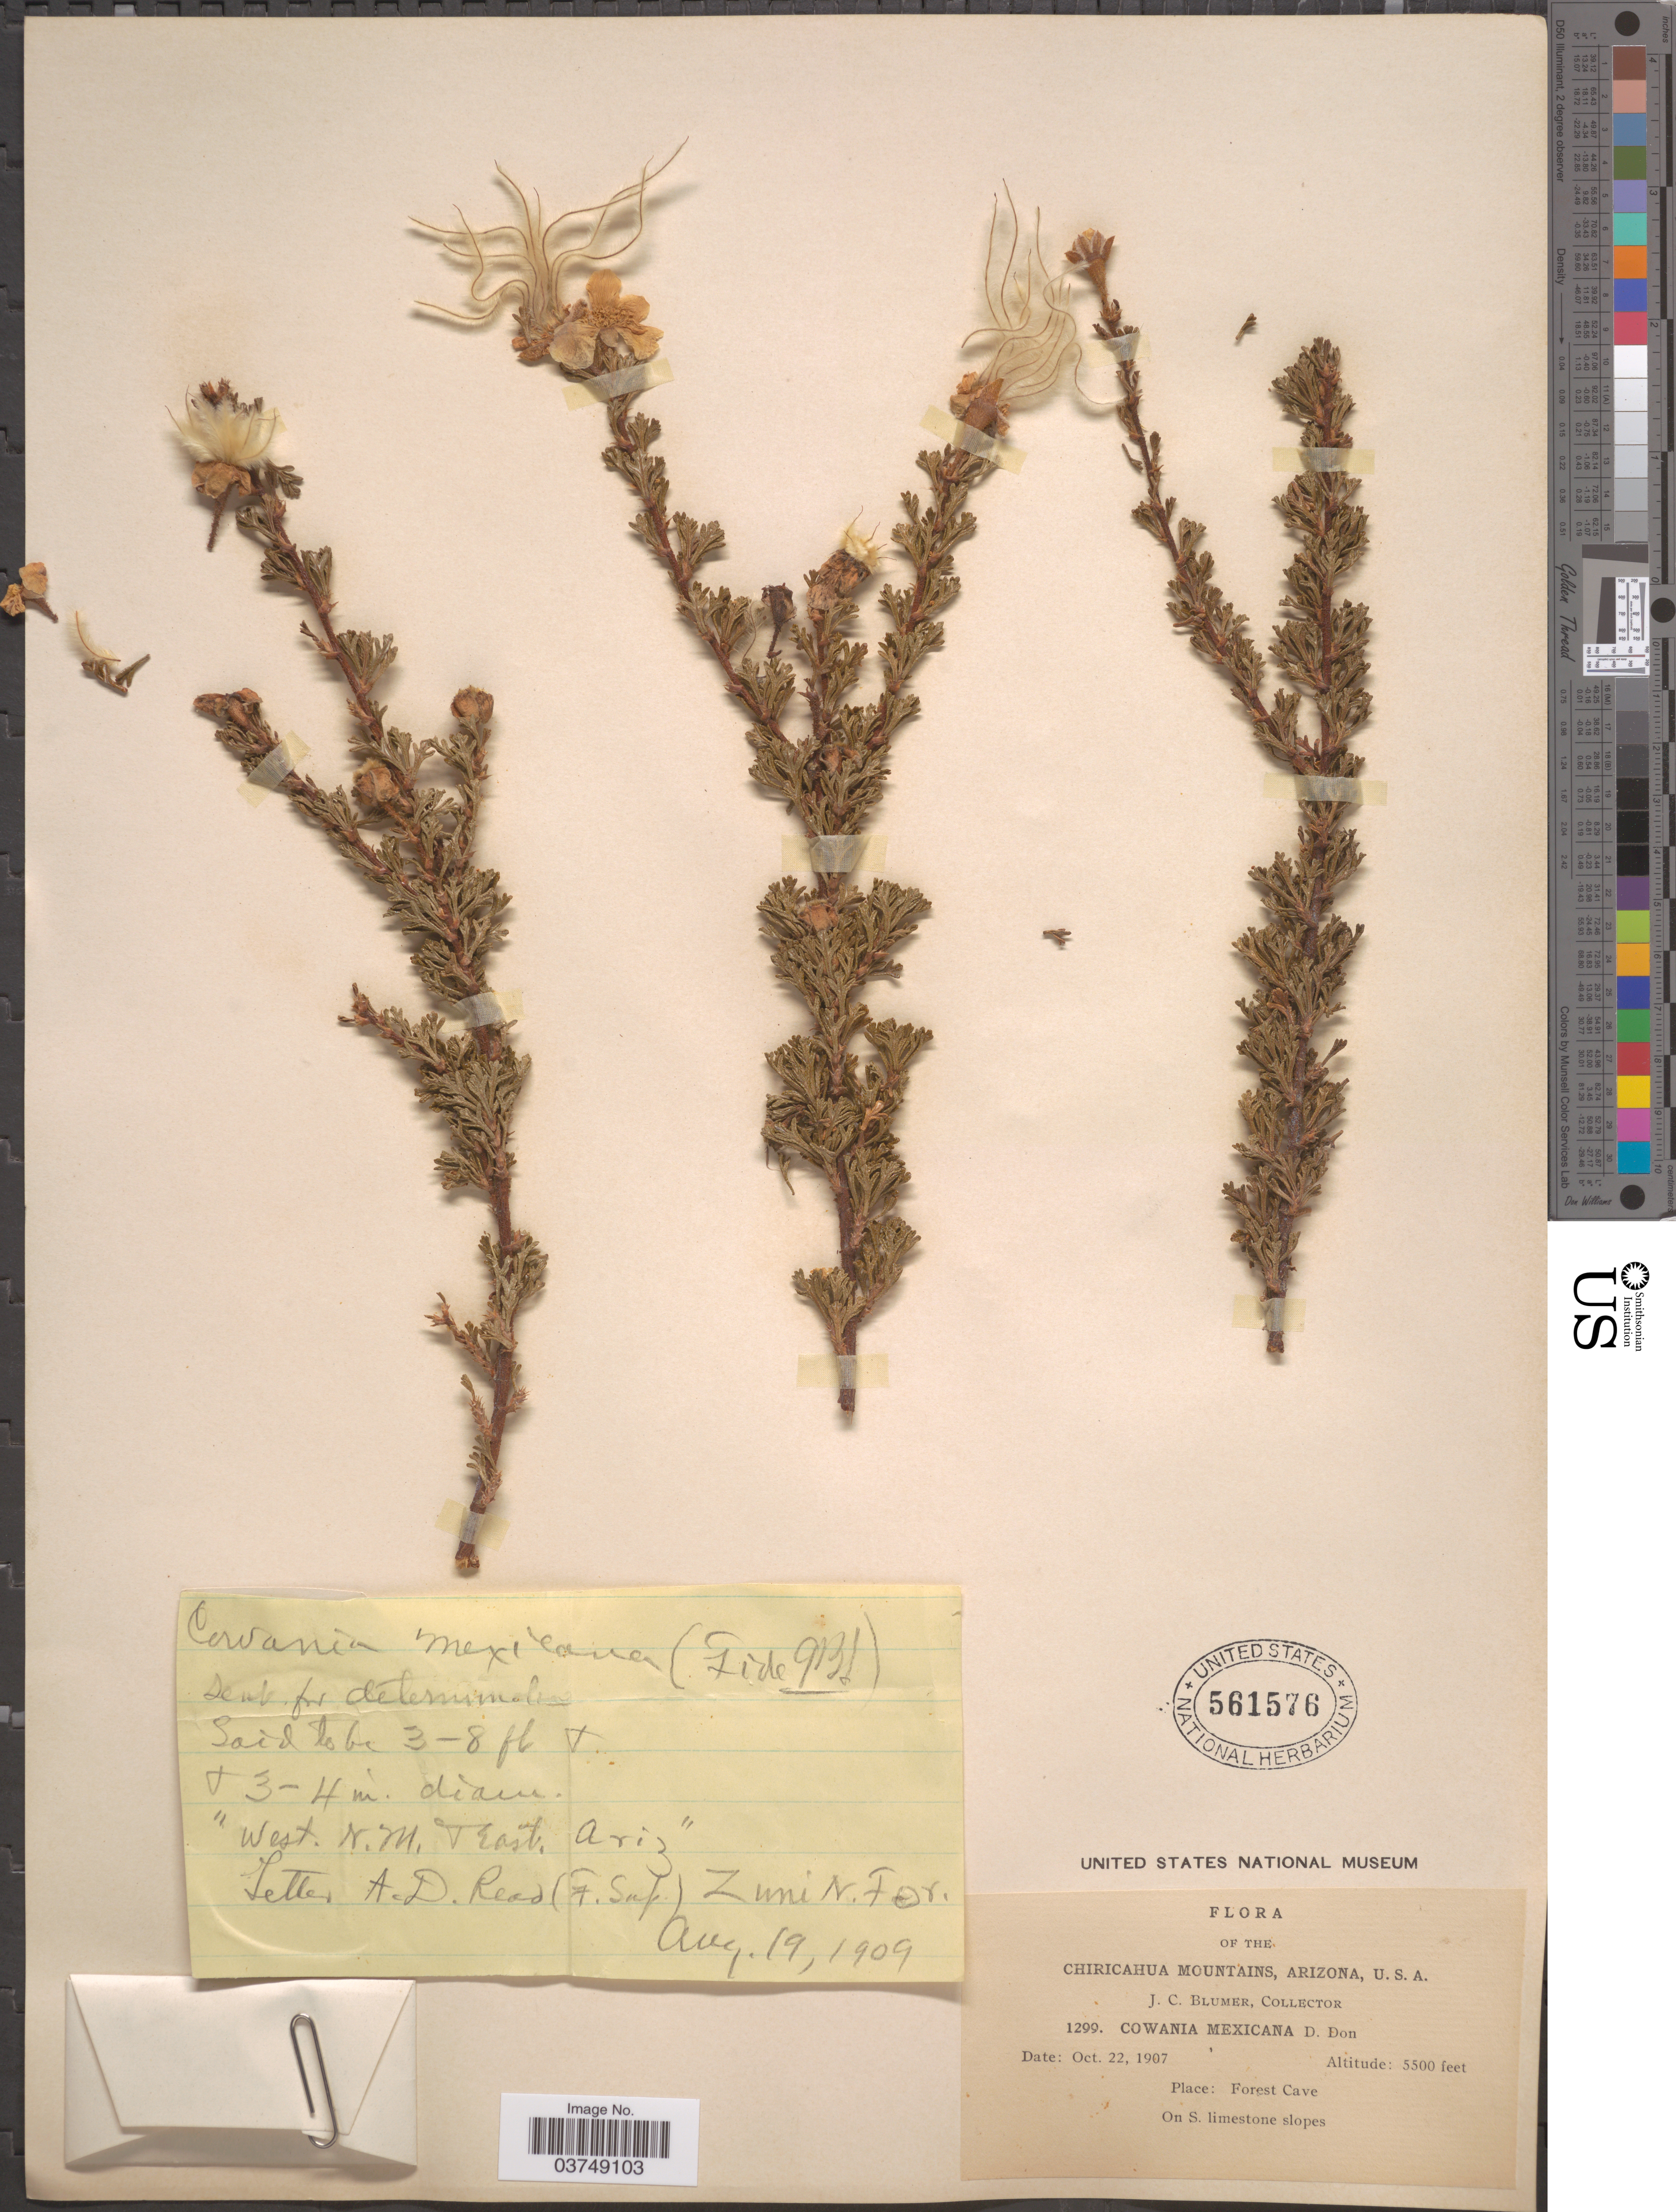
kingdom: Plantae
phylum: Tracheophyta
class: Magnoliopsida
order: Rosales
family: Rosaceae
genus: Purshia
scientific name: Purshia stansburyana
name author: (Torr.) Henrickson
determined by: Strong, Mark T., (BOT), Smithsonian Institution - National Museum of Natural History (UNITED STATES)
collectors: J. C. Blumer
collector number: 1299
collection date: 1907-10-22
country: United States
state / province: Arizona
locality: Chiricahua Mountains. Forest Cave. On S. limestone slopes.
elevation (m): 1676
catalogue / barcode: US 561576